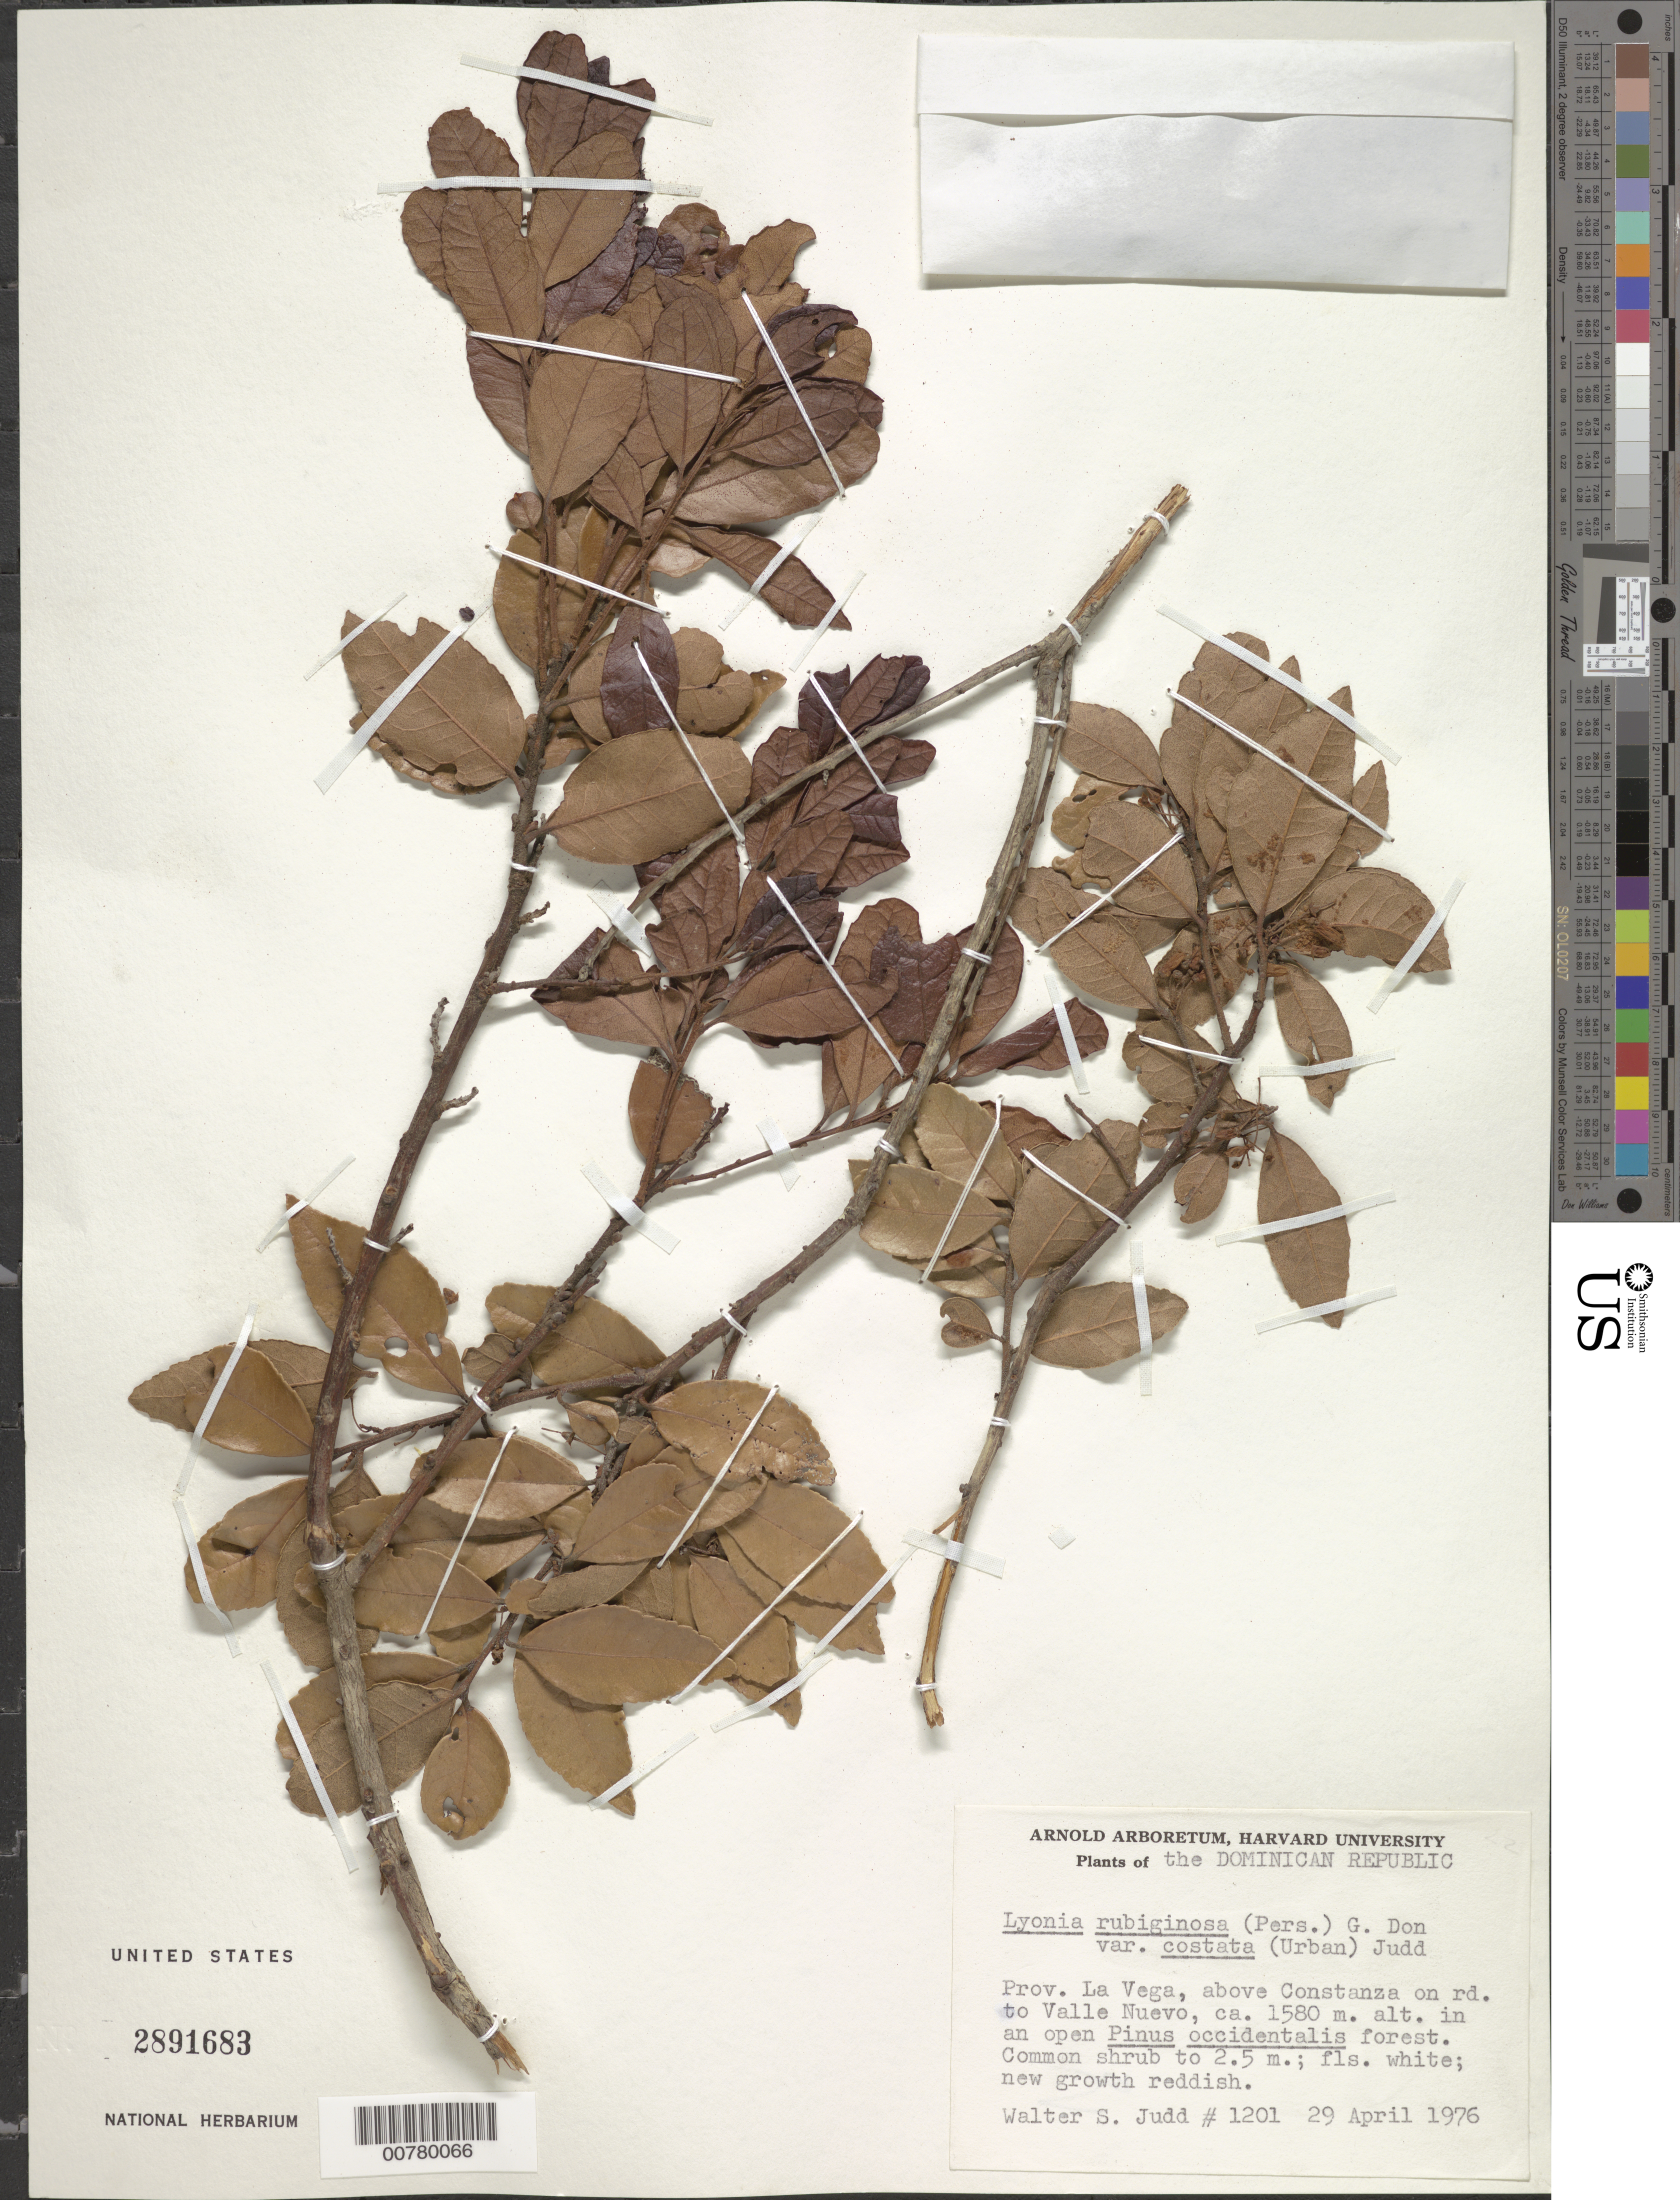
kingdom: Plantae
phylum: Tracheophyta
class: Magnoliopsida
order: Ericales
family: Ericaceae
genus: Lyonia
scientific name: Lyonia rubiginosa var. costata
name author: (Urb.) Judd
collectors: W. S. Judd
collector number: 1201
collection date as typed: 29 Apr 1976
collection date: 1976-04-29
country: Dominican Republic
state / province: La Vega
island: Hispaniola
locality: Above Constanza on road to Valle Nuevo.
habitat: In an open Pinus occidentalis forest.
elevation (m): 1580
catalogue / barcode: US 2891683